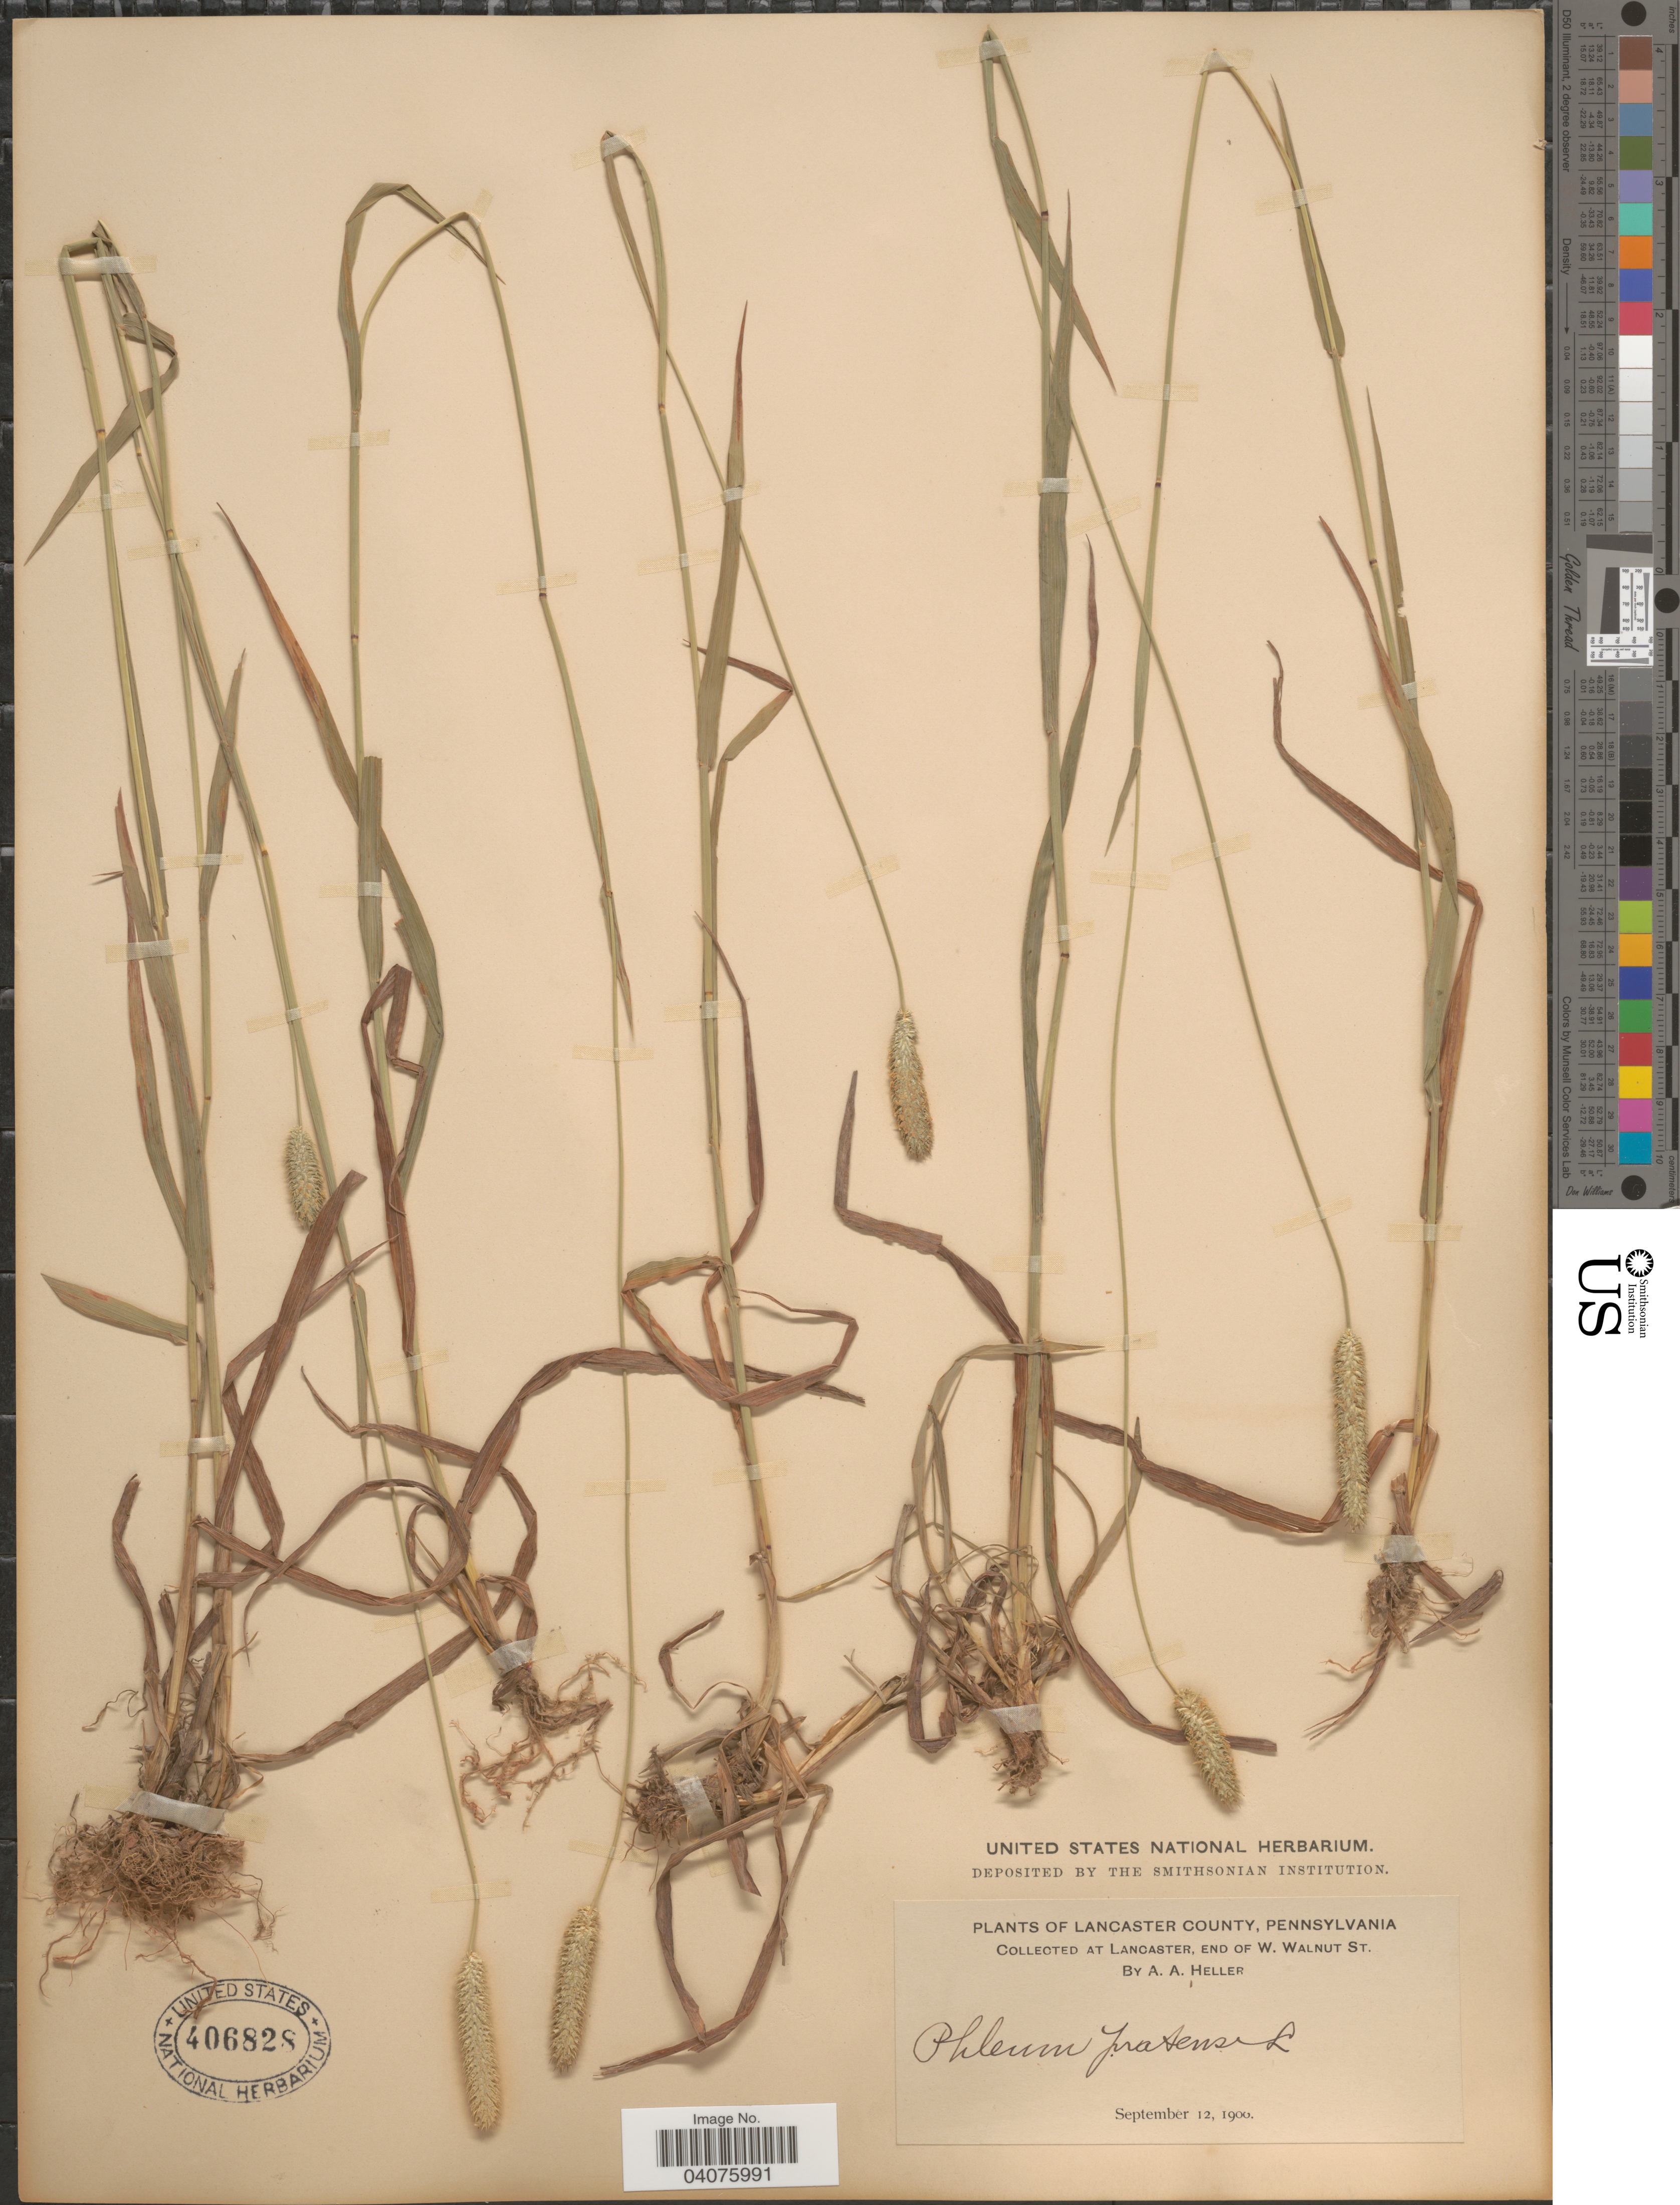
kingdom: Plantae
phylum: Tracheophyta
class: Liliopsida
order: Poales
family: Poaceae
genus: Phleum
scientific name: Phleum pratense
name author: L.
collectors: A. A. Heller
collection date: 1900-09-12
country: United States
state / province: Pennsylvania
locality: Lancaster County. At Lancaster, end of W. Walnut St.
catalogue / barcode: US 406828